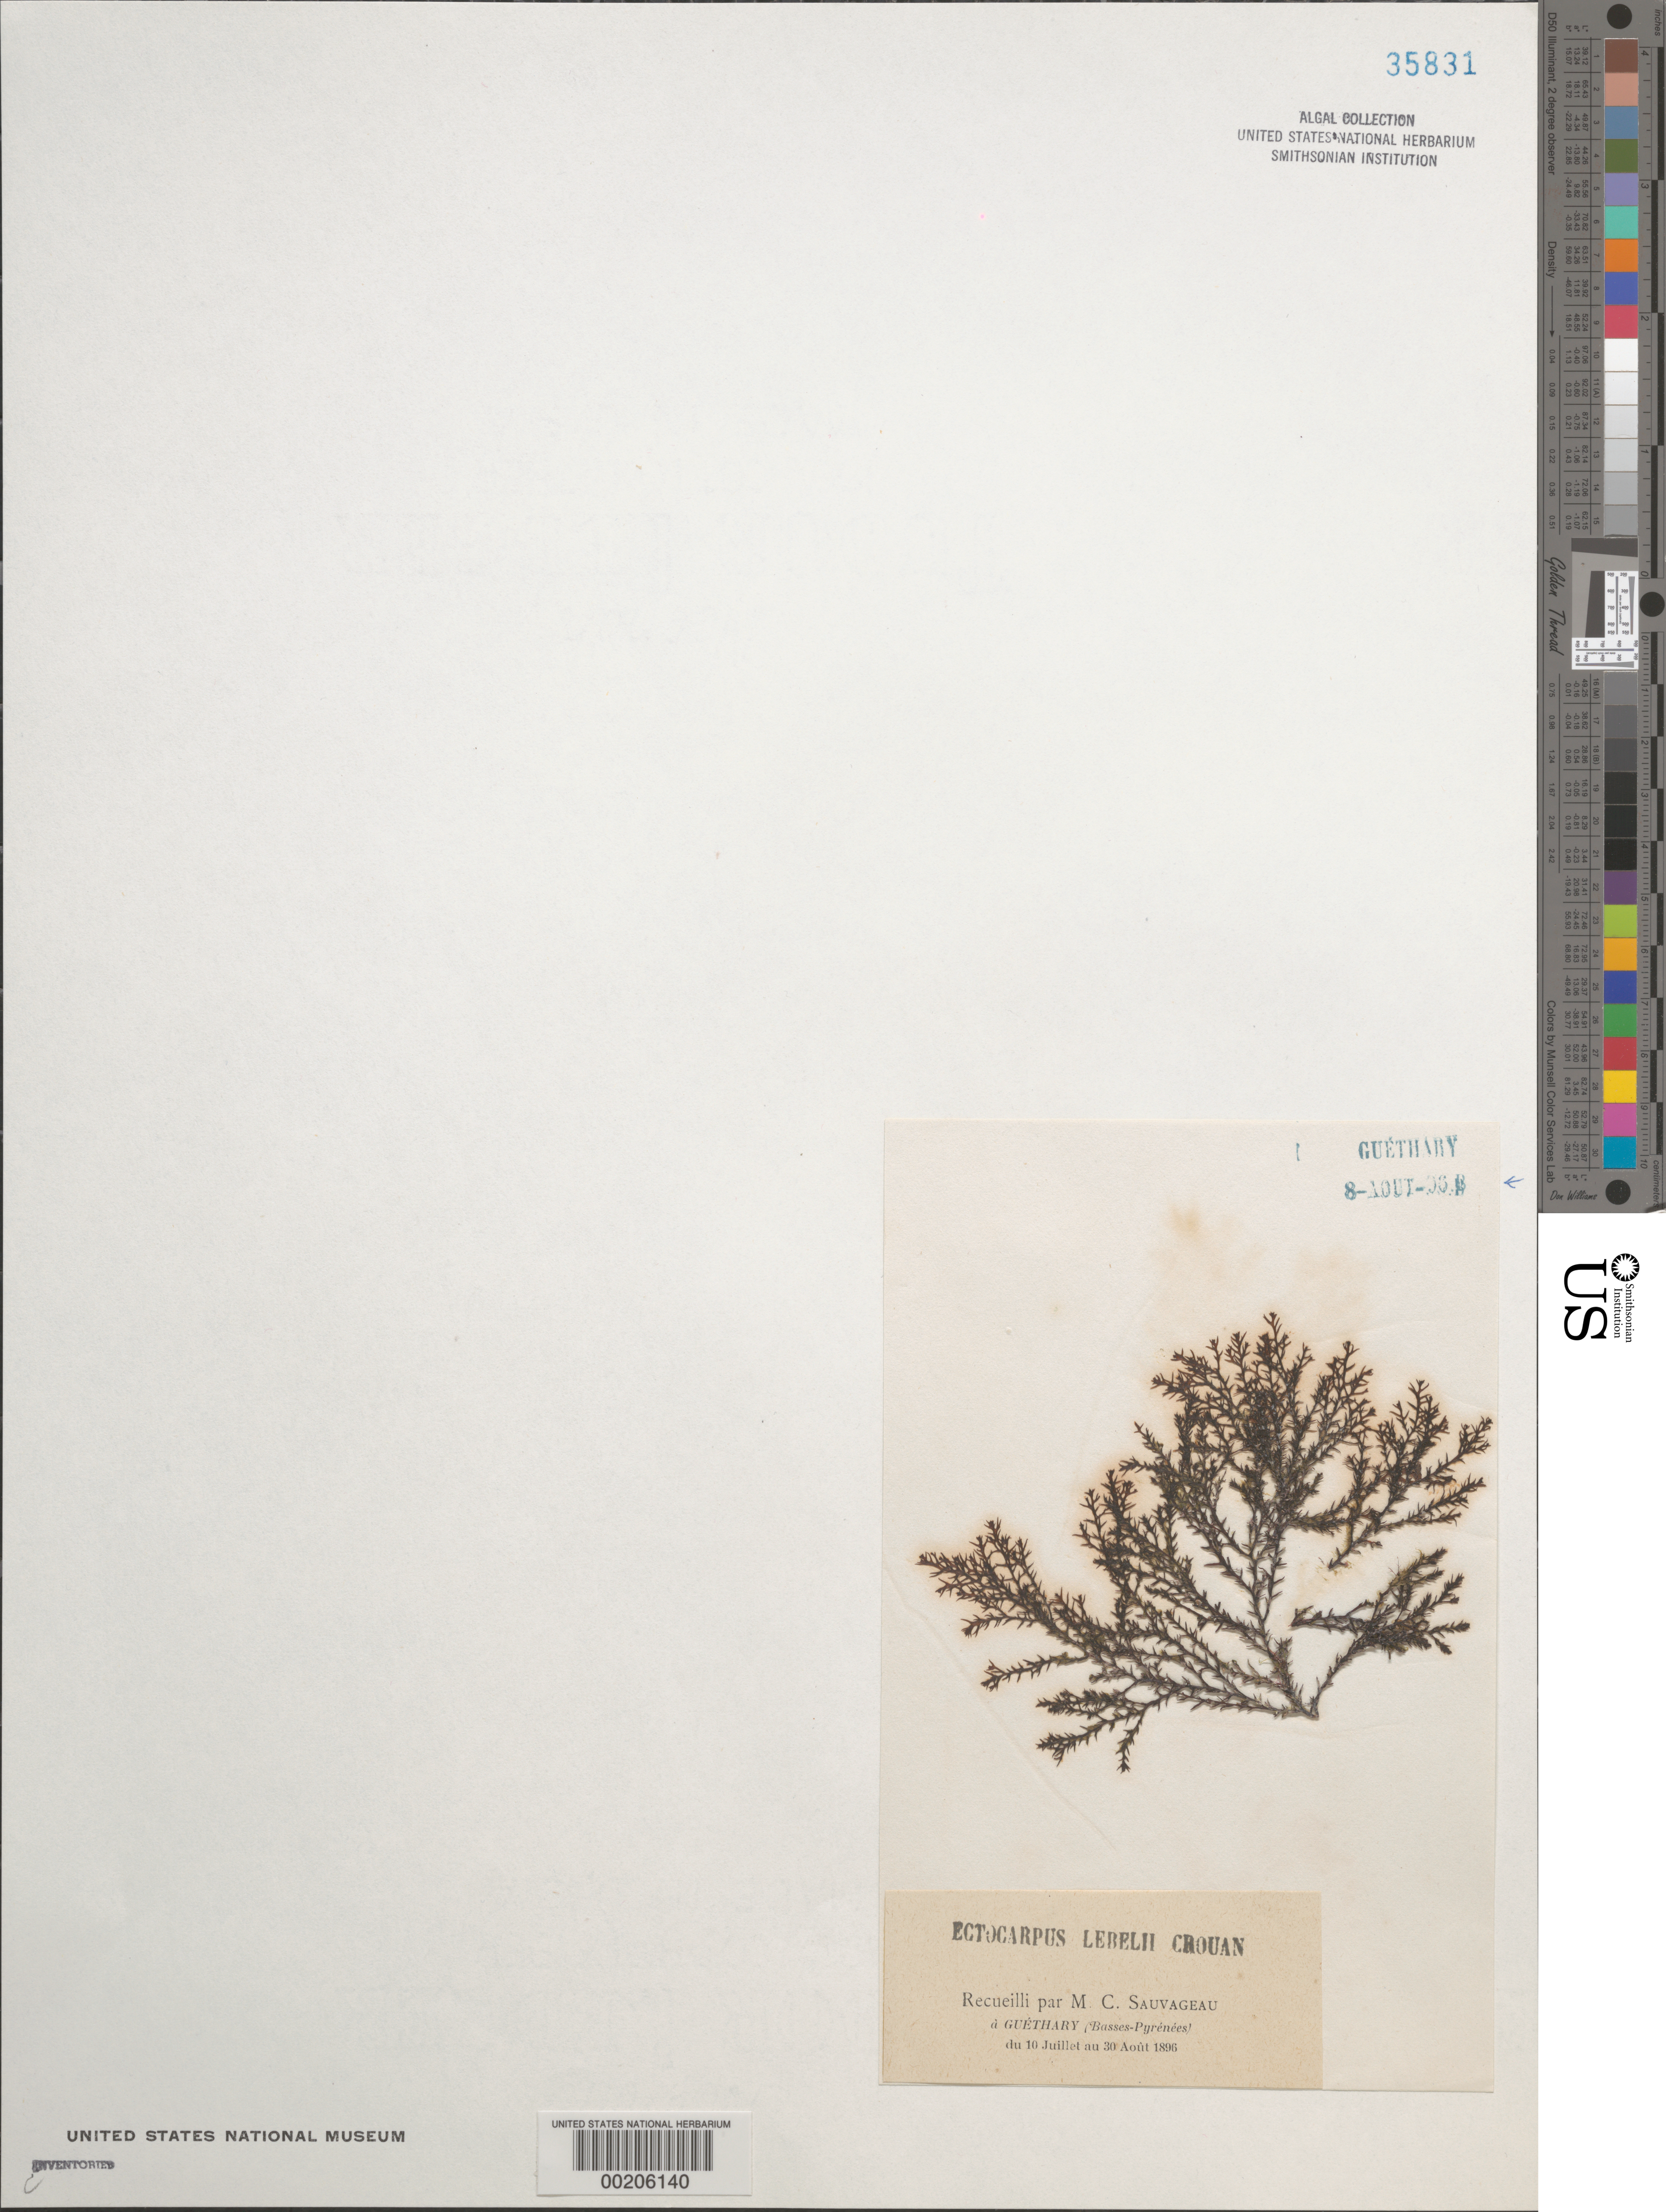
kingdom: Chromista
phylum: Ochrophyta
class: Phaeophyceae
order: Ectocarpales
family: Acinetosporaceae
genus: Feldmannia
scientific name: Feldmannia lebelii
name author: (Aresch. ex P. Crouan & H. Crouan) G. Hamel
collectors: C. F. Sauvageau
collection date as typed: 08 Aug 1896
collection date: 1896-08-08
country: France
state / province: Nouvelle-Aquitaine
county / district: Pyrénées-Atlantiques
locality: Guethary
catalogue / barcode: US 35831